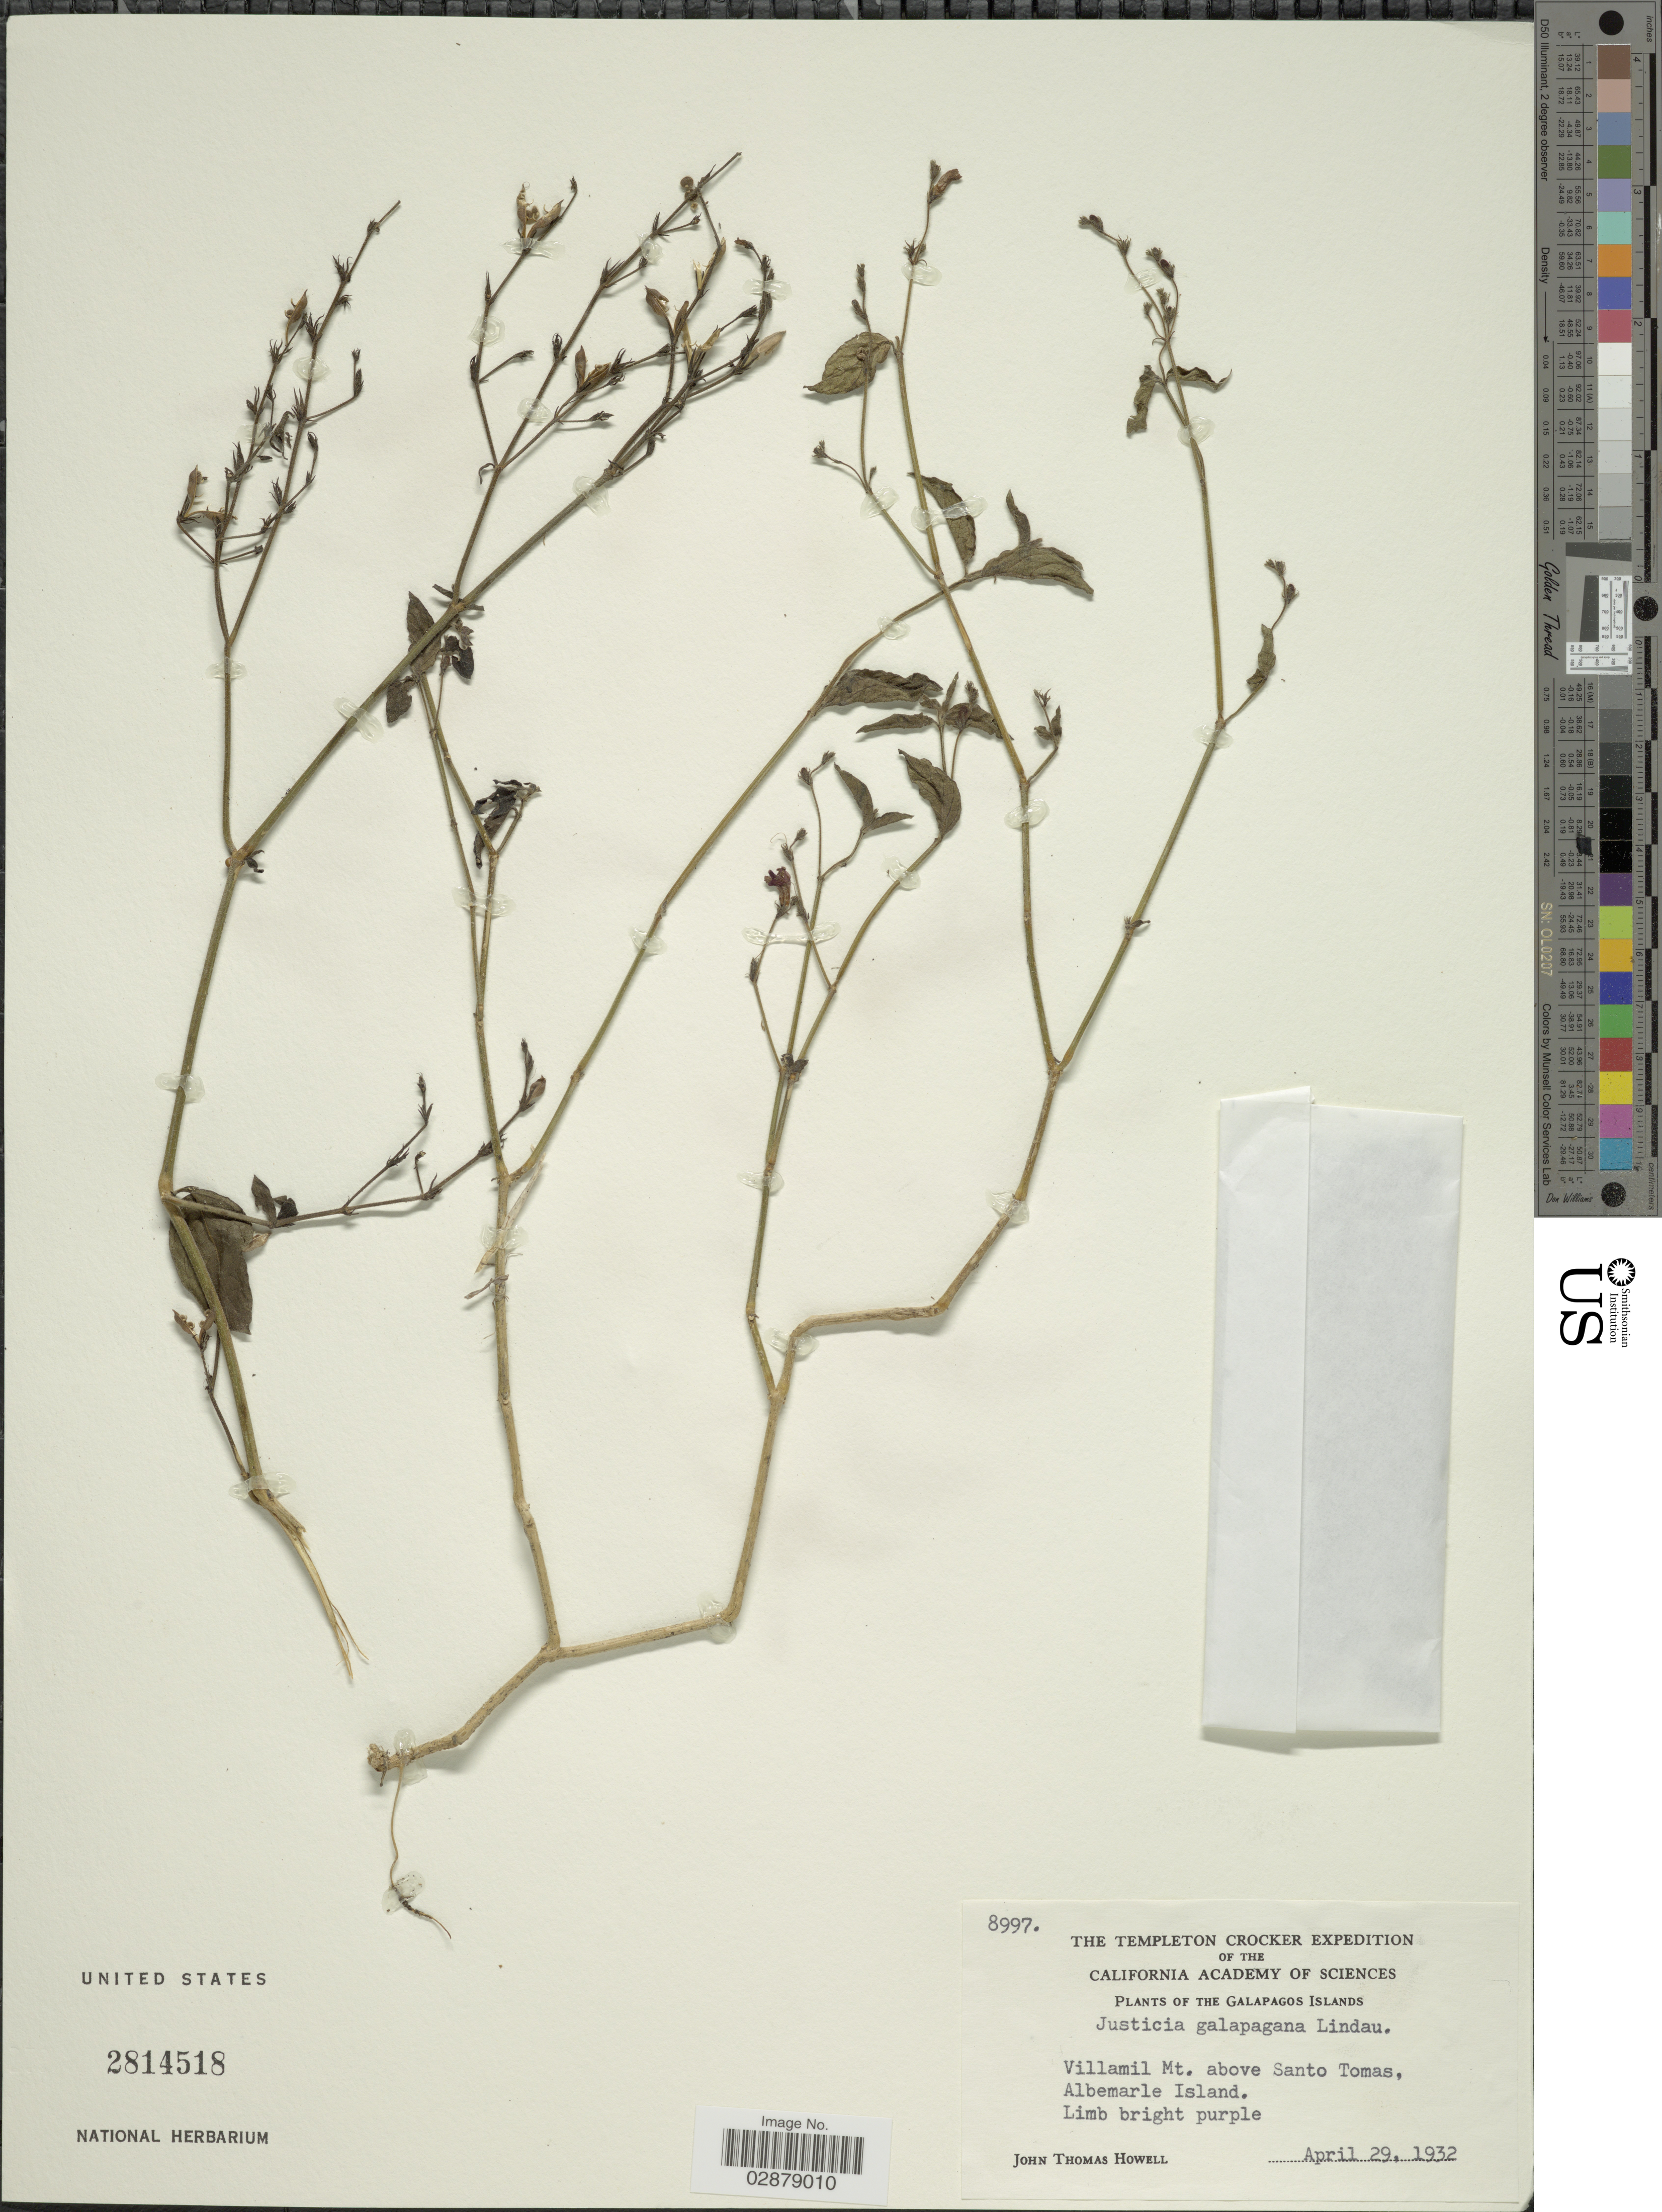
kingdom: Plantae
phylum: Tracheophyta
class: Magnoliopsida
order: Lamiales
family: Acanthaceae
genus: Justicia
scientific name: Justicia galapagana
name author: Lindau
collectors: J. T. Howell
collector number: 8997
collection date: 1932-04-29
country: Ecuador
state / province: Colón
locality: The Galapagos Islands. Villamil Mt. above Santo Tomas, Albemarle Island.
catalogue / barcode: US 2814518